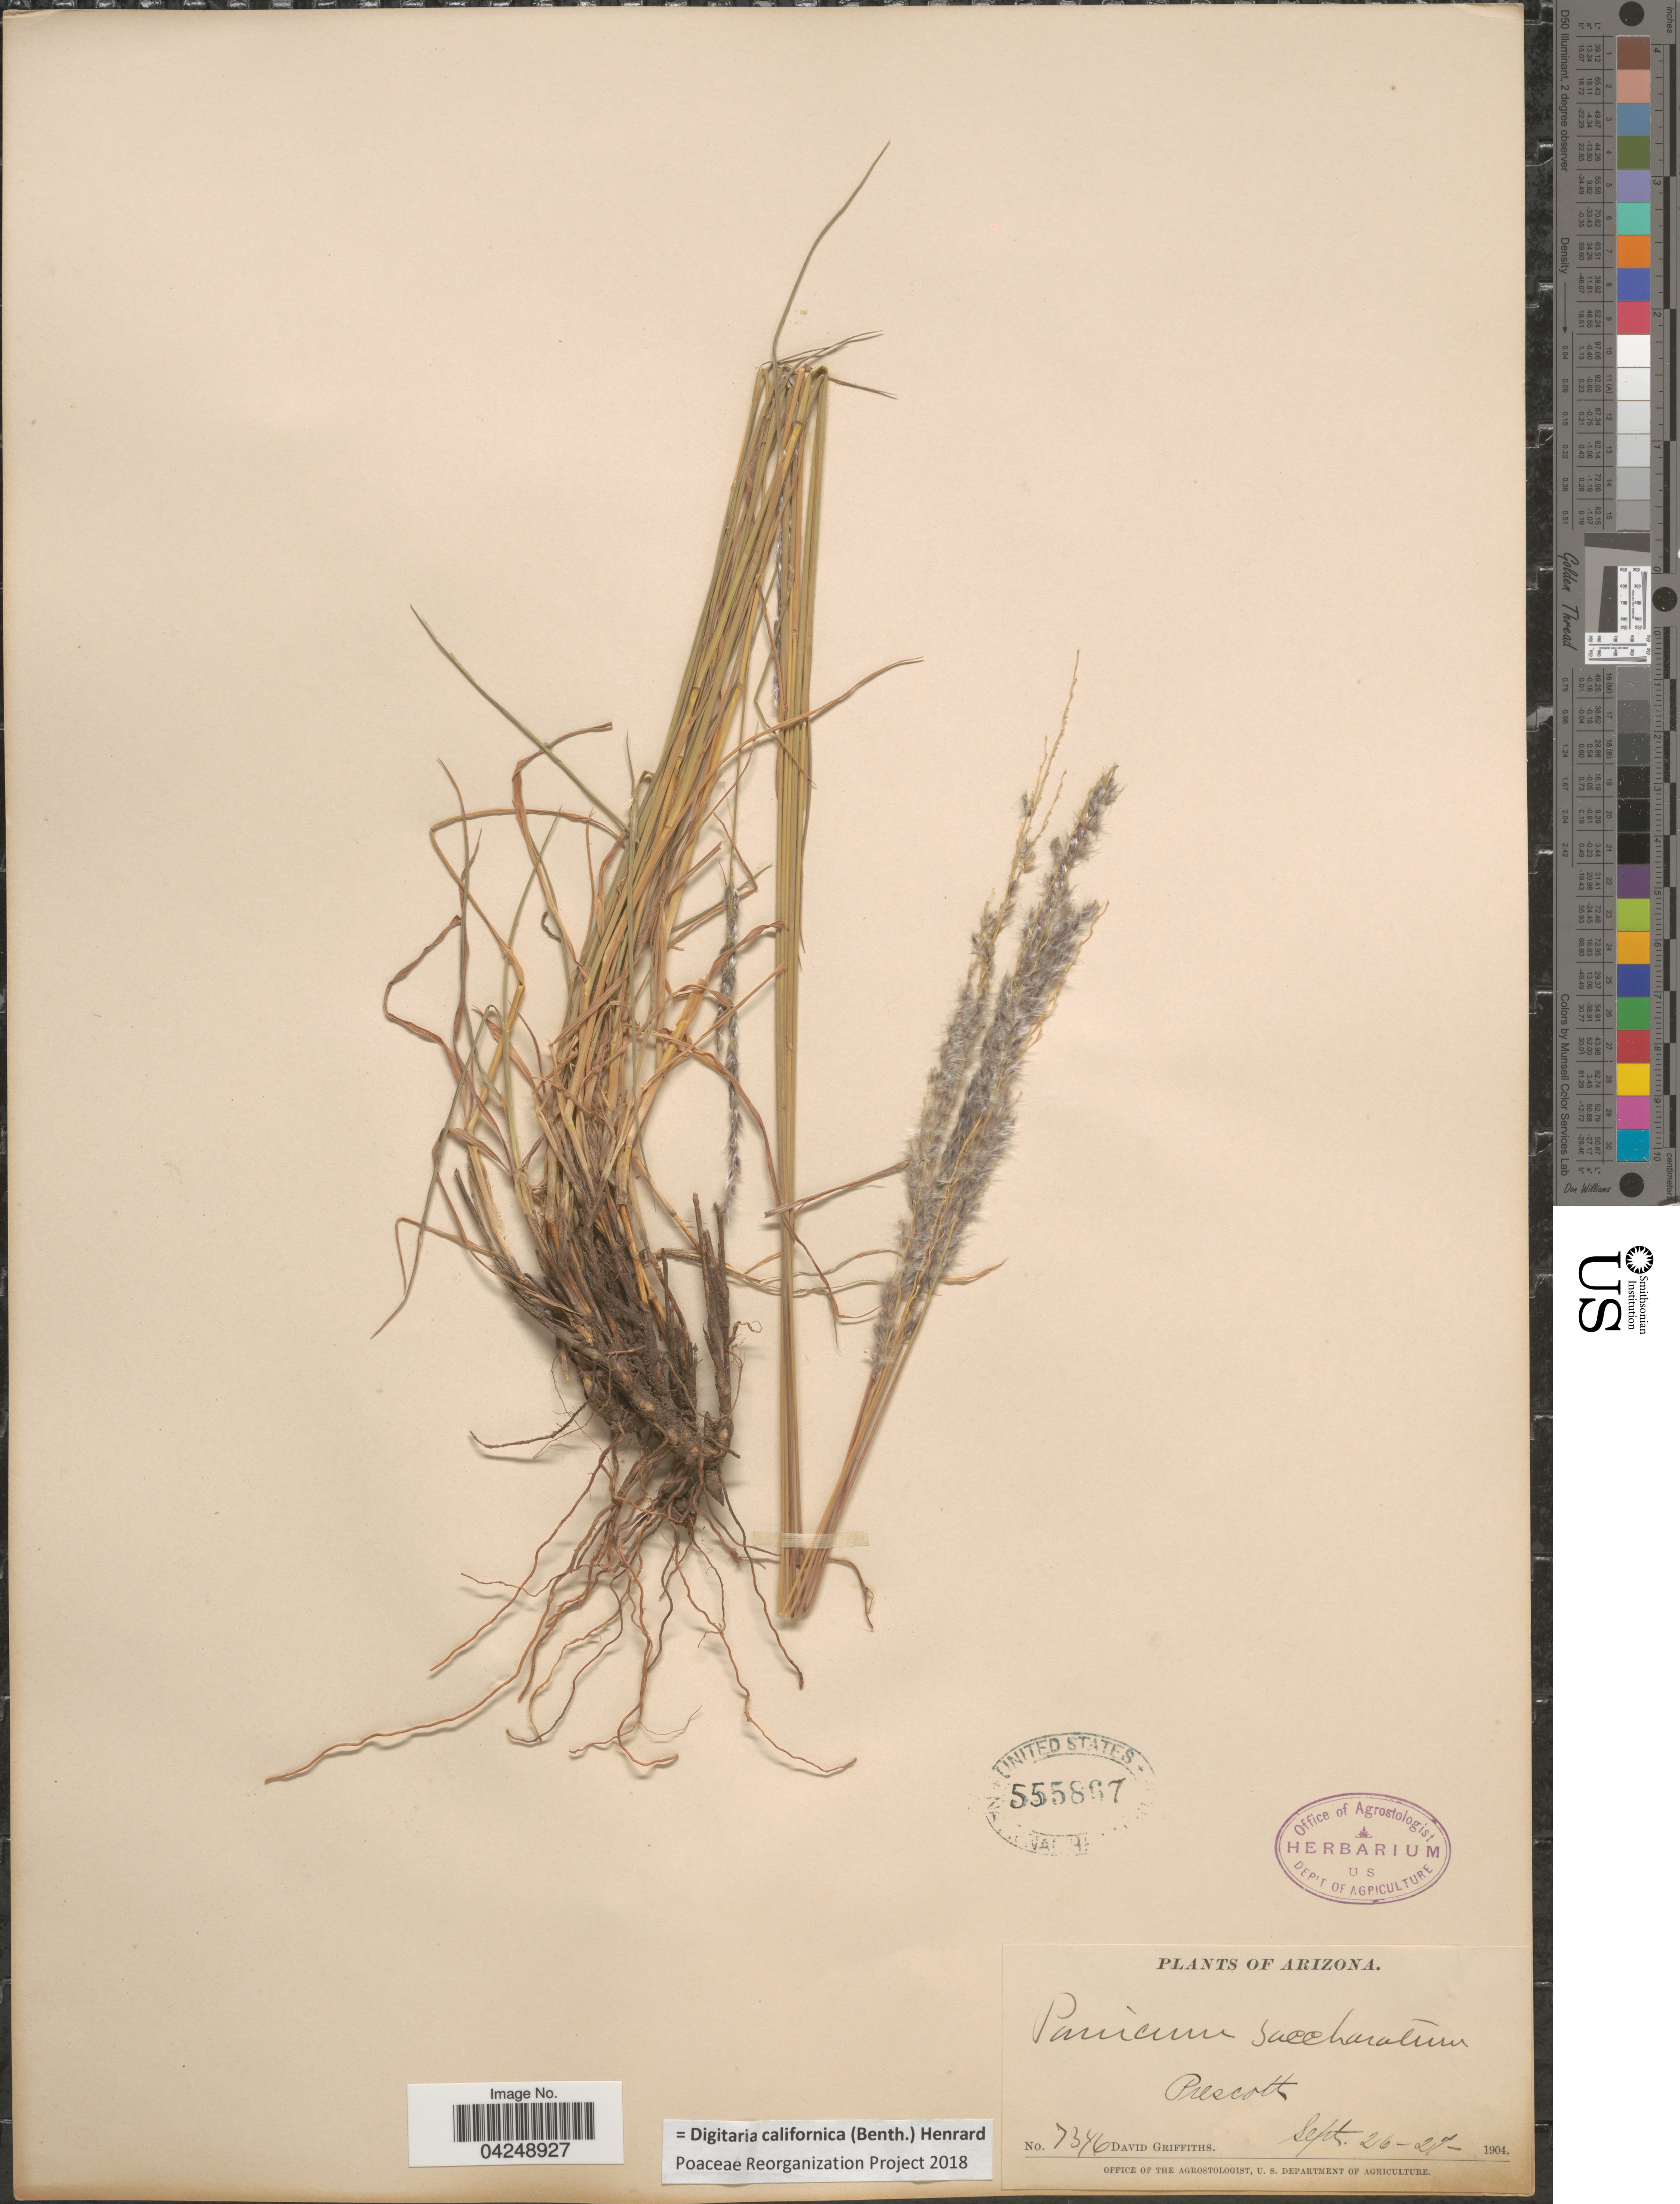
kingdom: Plantae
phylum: Tracheophyta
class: Liliopsida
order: Poales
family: Poaceae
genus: Digitaria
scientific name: Digitaria californica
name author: (Benth.) Henr.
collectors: D. Griffiths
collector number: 7346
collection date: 1904-09-26/1904-09-27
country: United States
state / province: Arizona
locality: Prescott.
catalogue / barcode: US 555867